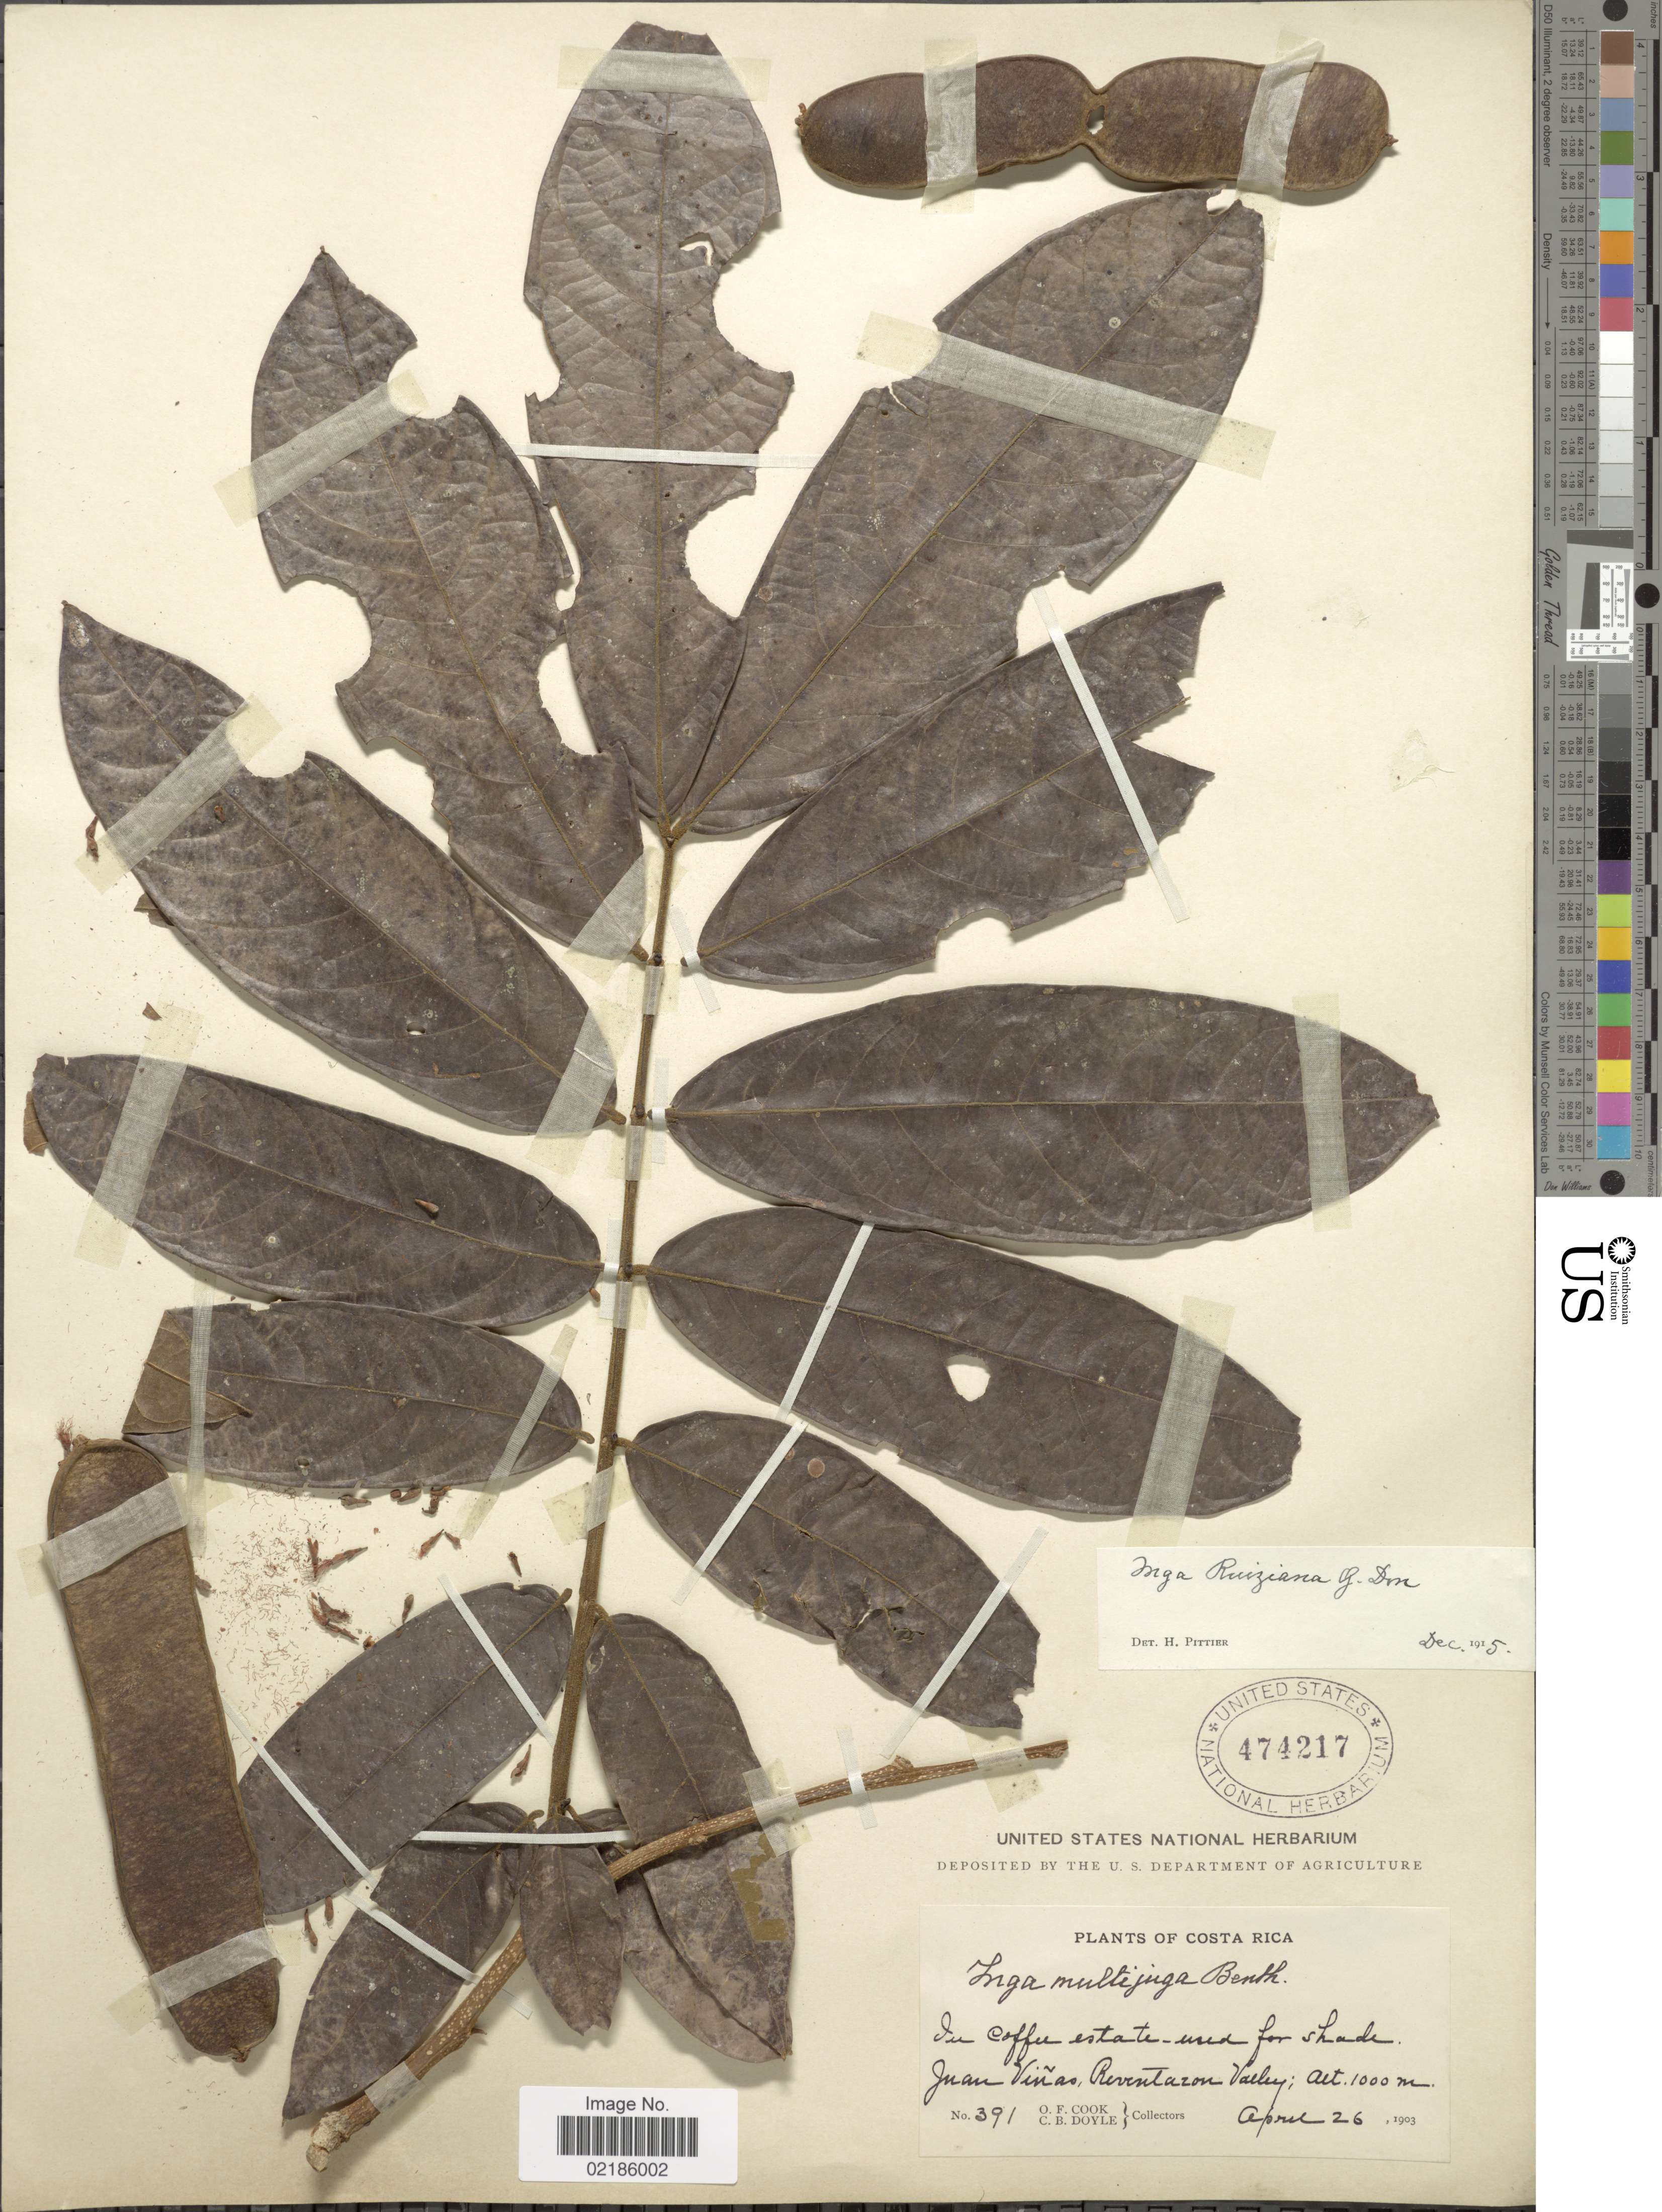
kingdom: Plantae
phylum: Tracheophyta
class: Magnoliopsida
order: Fabales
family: Fabaceae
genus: Inga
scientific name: Inga ruiziana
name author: G. Don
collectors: O. F. Cook & C. Doyle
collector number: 391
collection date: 1903-04-26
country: Costa Rica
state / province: Cartago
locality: In coffee estate, Juan Viñas, Reventazon Valley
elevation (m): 1000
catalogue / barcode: US 474217